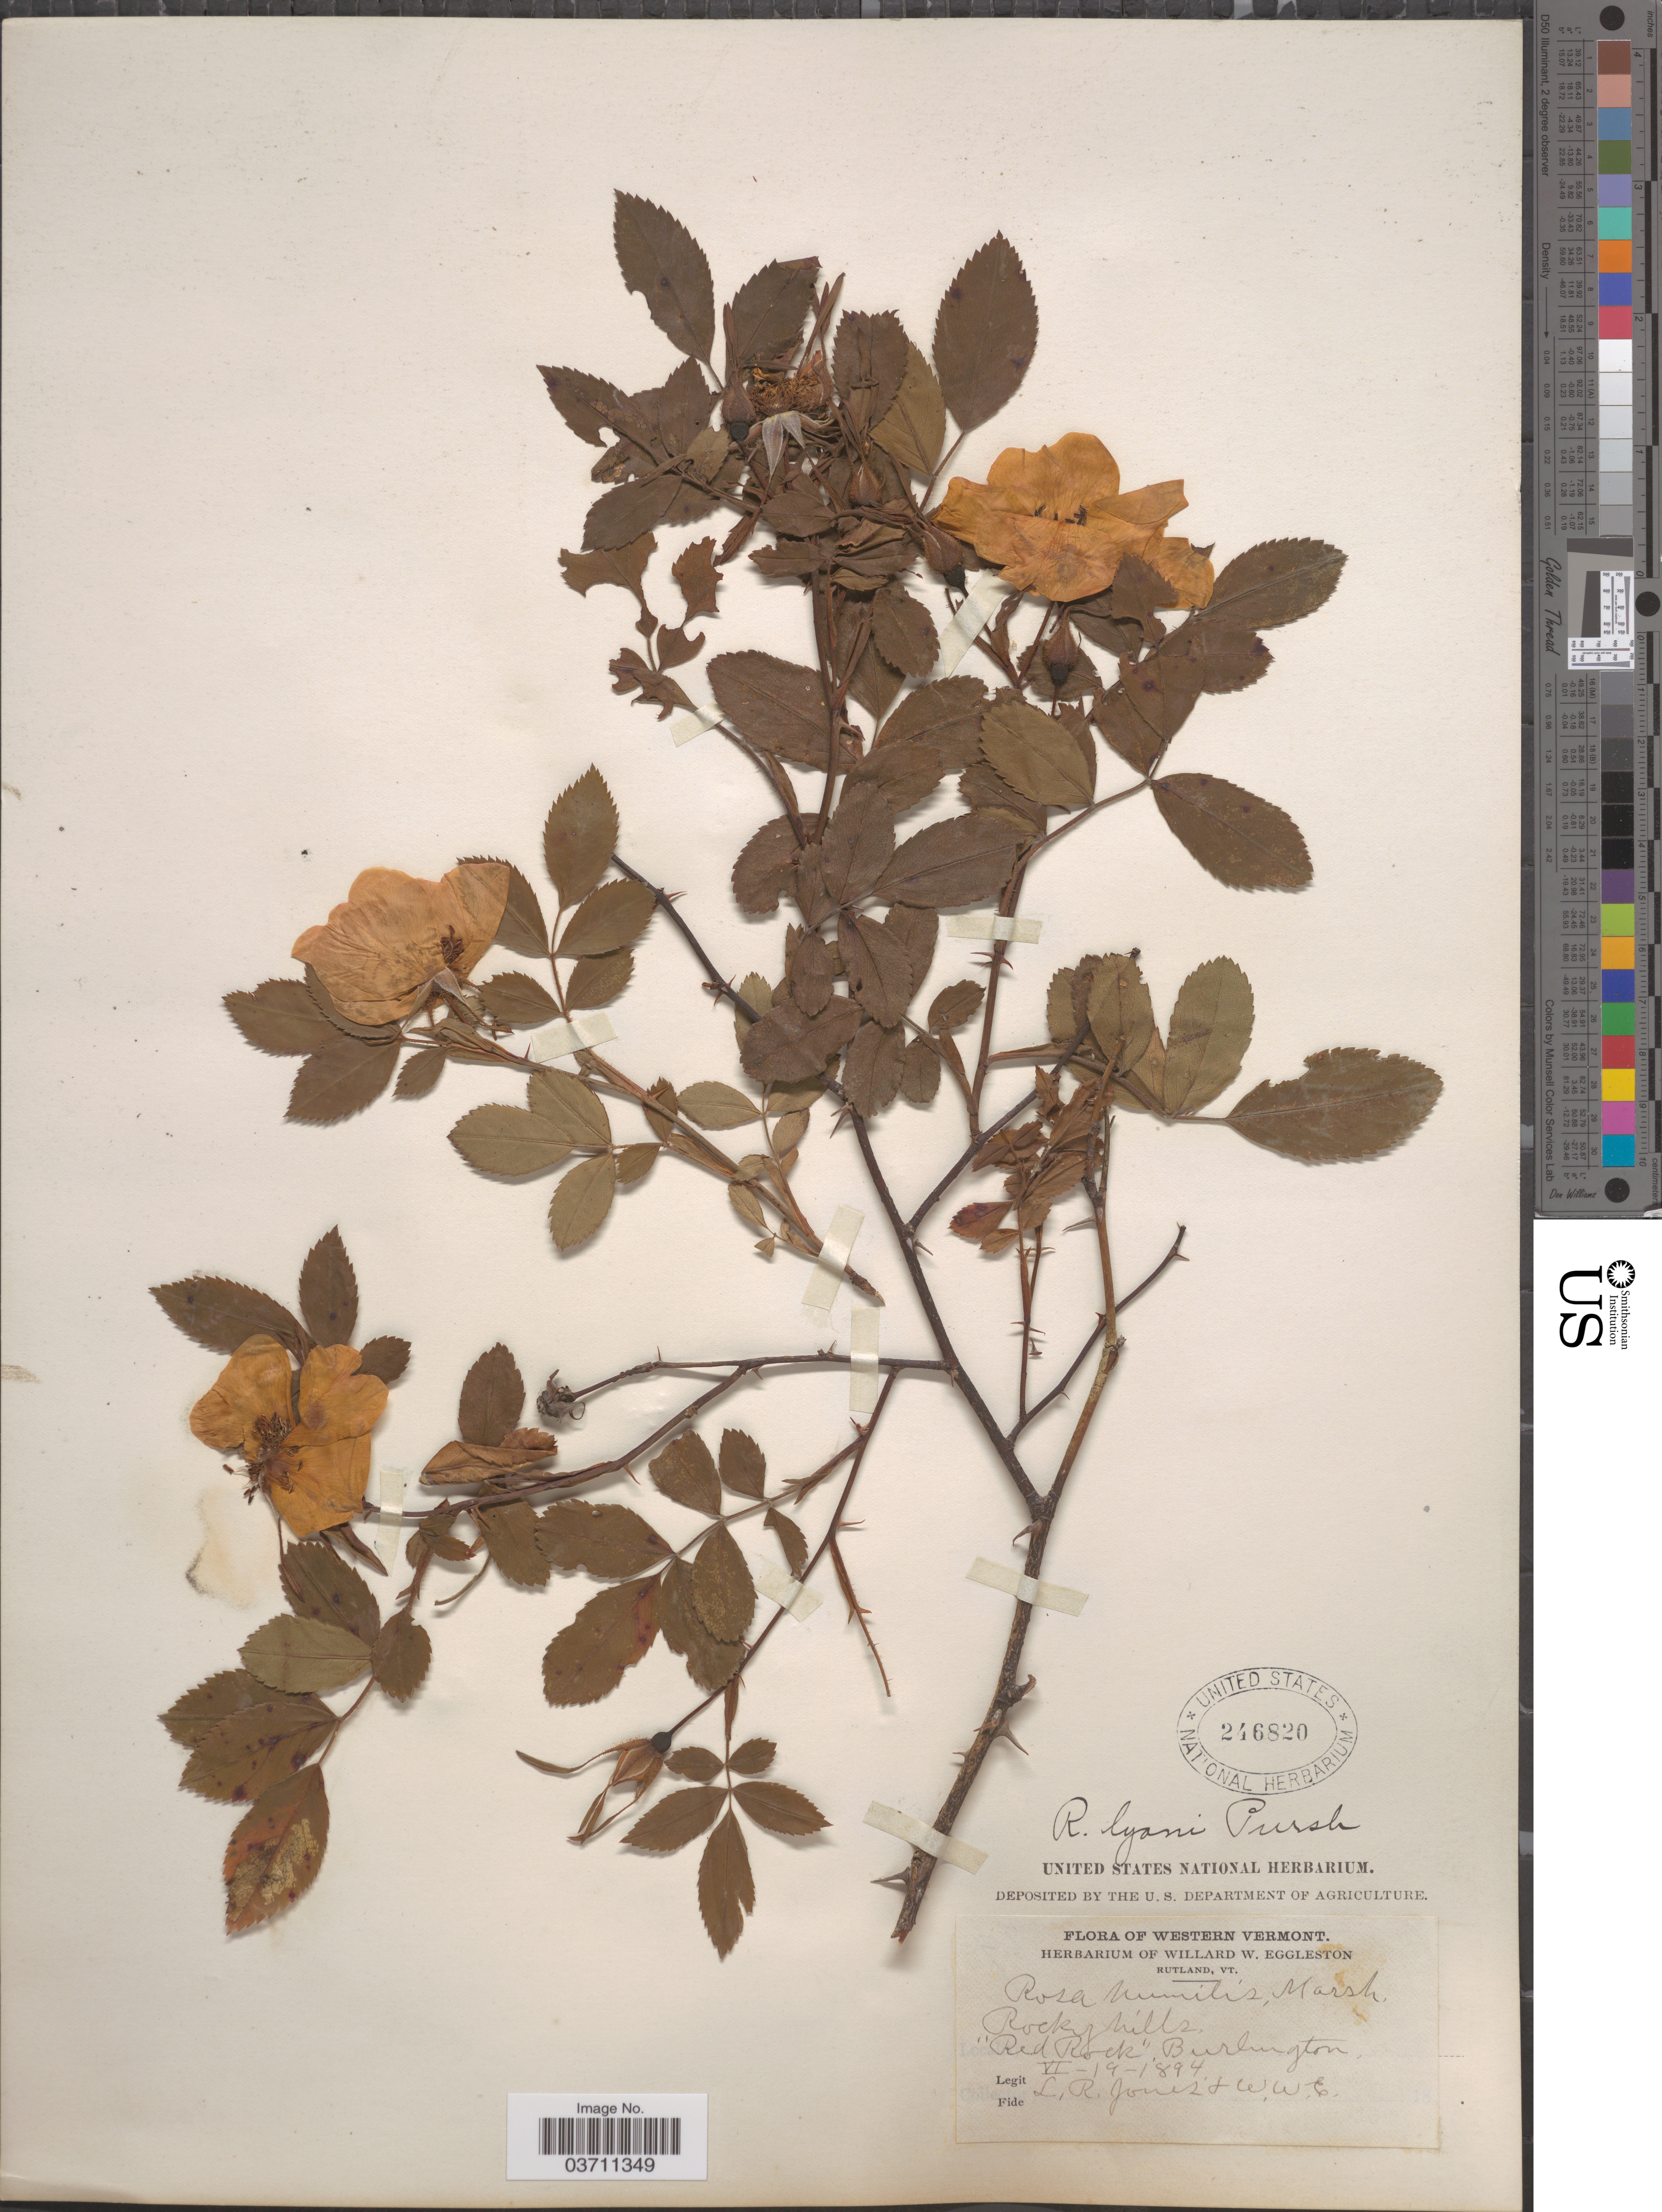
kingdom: Plantae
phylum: Tracheophyta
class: Magnoliopsida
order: Rosales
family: Rosaceae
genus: Rosa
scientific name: Rosa lyoni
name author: Pursh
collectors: L. R. Jones & W. W. Eggleston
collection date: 1894-06-19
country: United States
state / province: Vermont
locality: Western Vermont. 'Red Rock', Burlington.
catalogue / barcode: US 246820